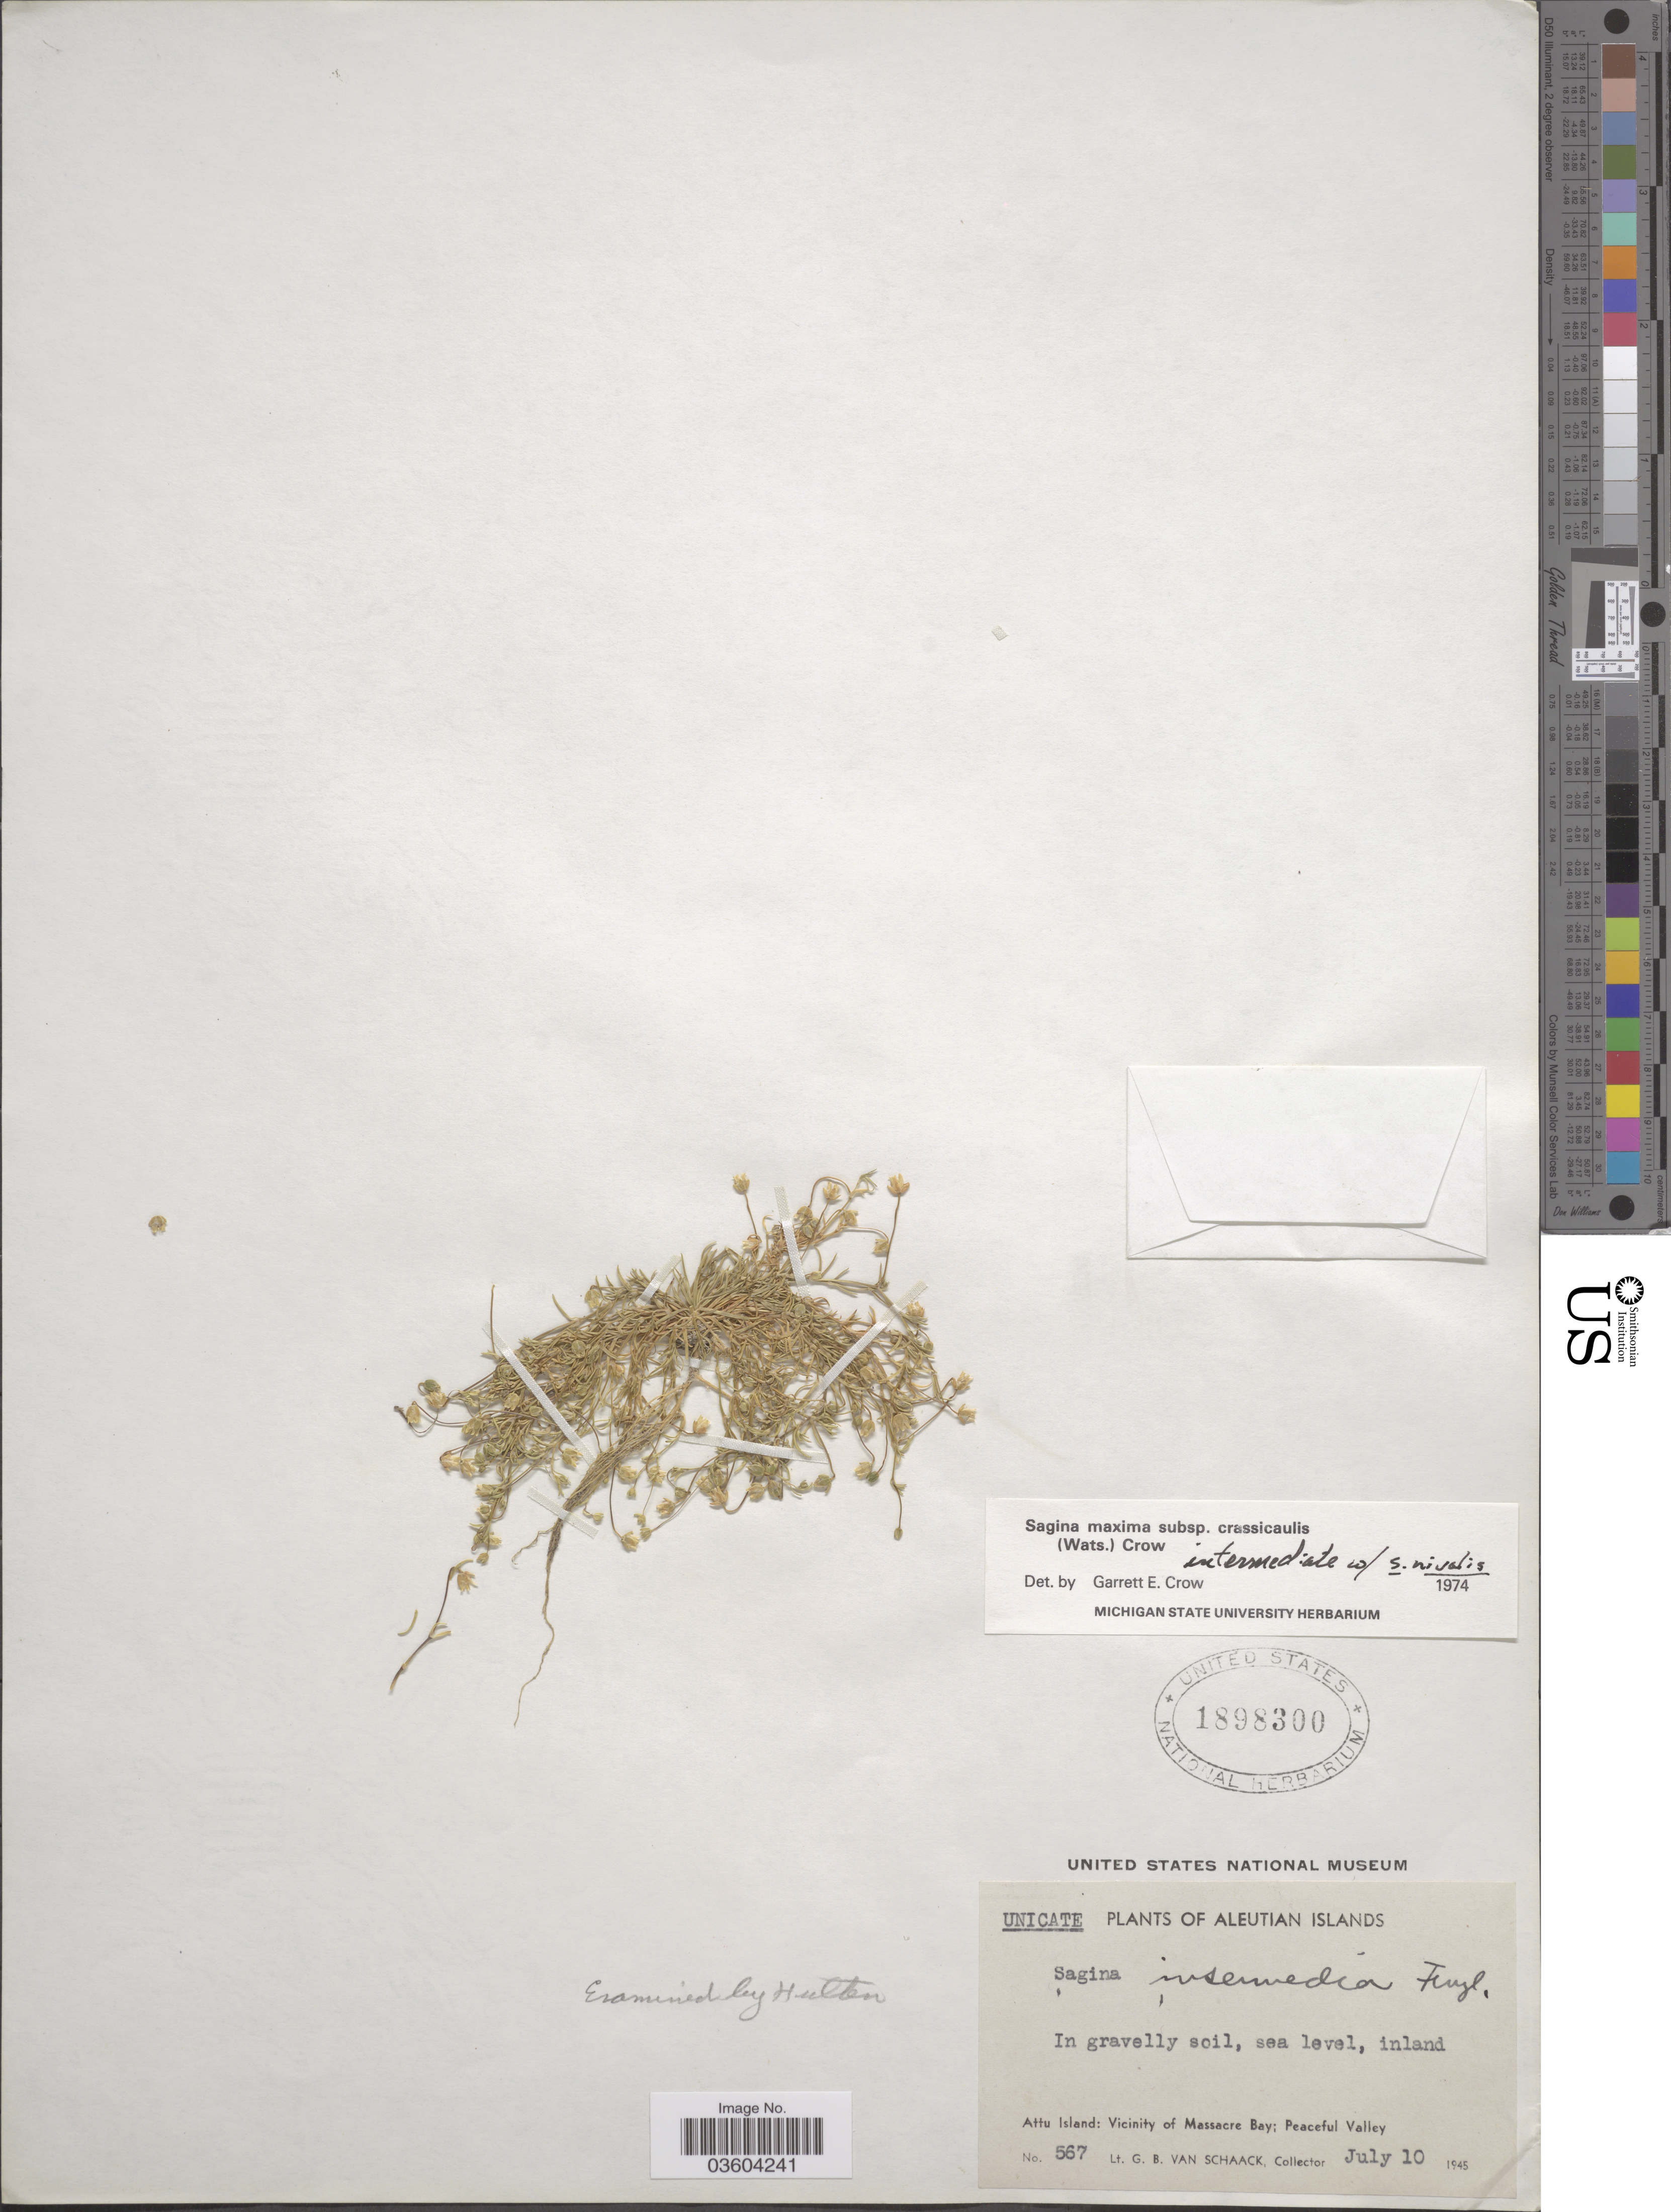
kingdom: Plantae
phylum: Tracheophyta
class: Magnoliopsida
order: Caryophyllales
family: Caryophyllaceae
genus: Sagina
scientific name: Sagina maxima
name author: A. Gray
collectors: G. Van Schaack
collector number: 567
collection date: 1945-07-10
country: United States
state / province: Alaska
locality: Aleutian Islands. Attu Island: Vicinity of Massacre Bay; Peaceful Valley.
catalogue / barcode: US 1898300